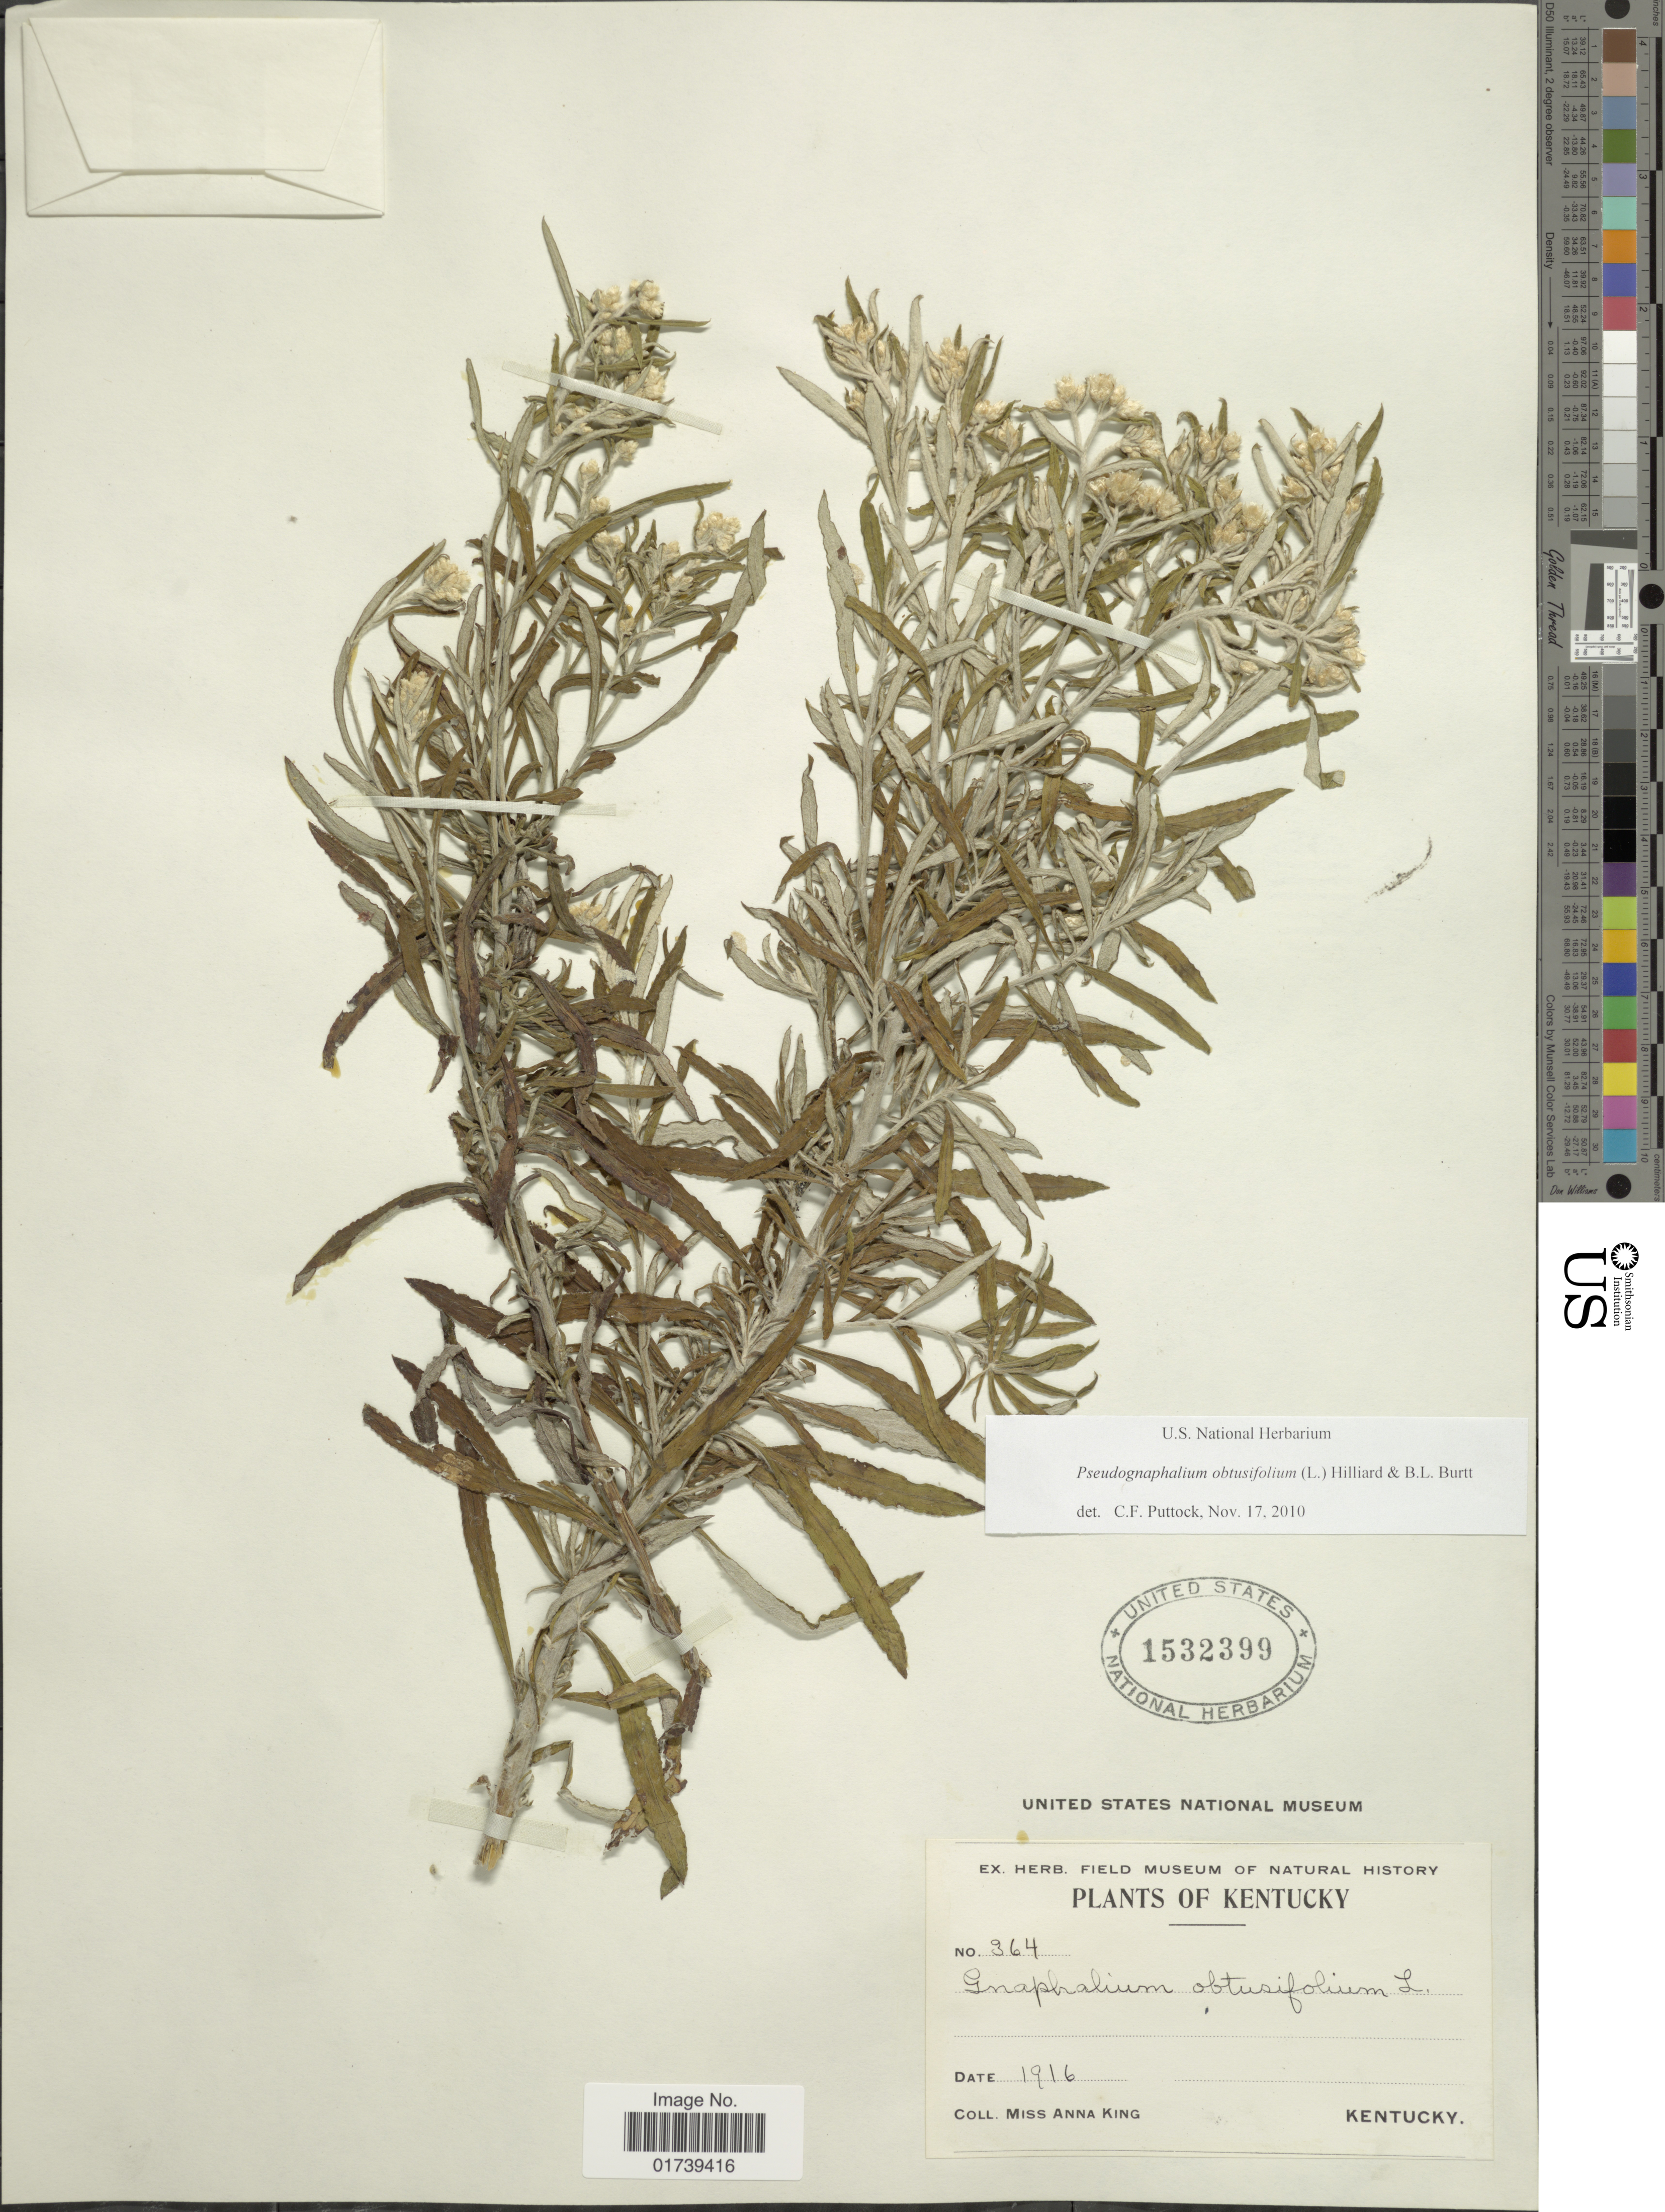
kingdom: Plantae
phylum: Tracheophyta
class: Magnoliopsida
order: Asterales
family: Asteraceae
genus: Pseudognaphalium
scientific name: Pseudognaphalium obtusifolium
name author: (L.) Hilliard & B.L. Burtt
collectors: A. King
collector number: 364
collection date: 1916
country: United States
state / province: Kentucky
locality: Kentucky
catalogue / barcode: US 1532399